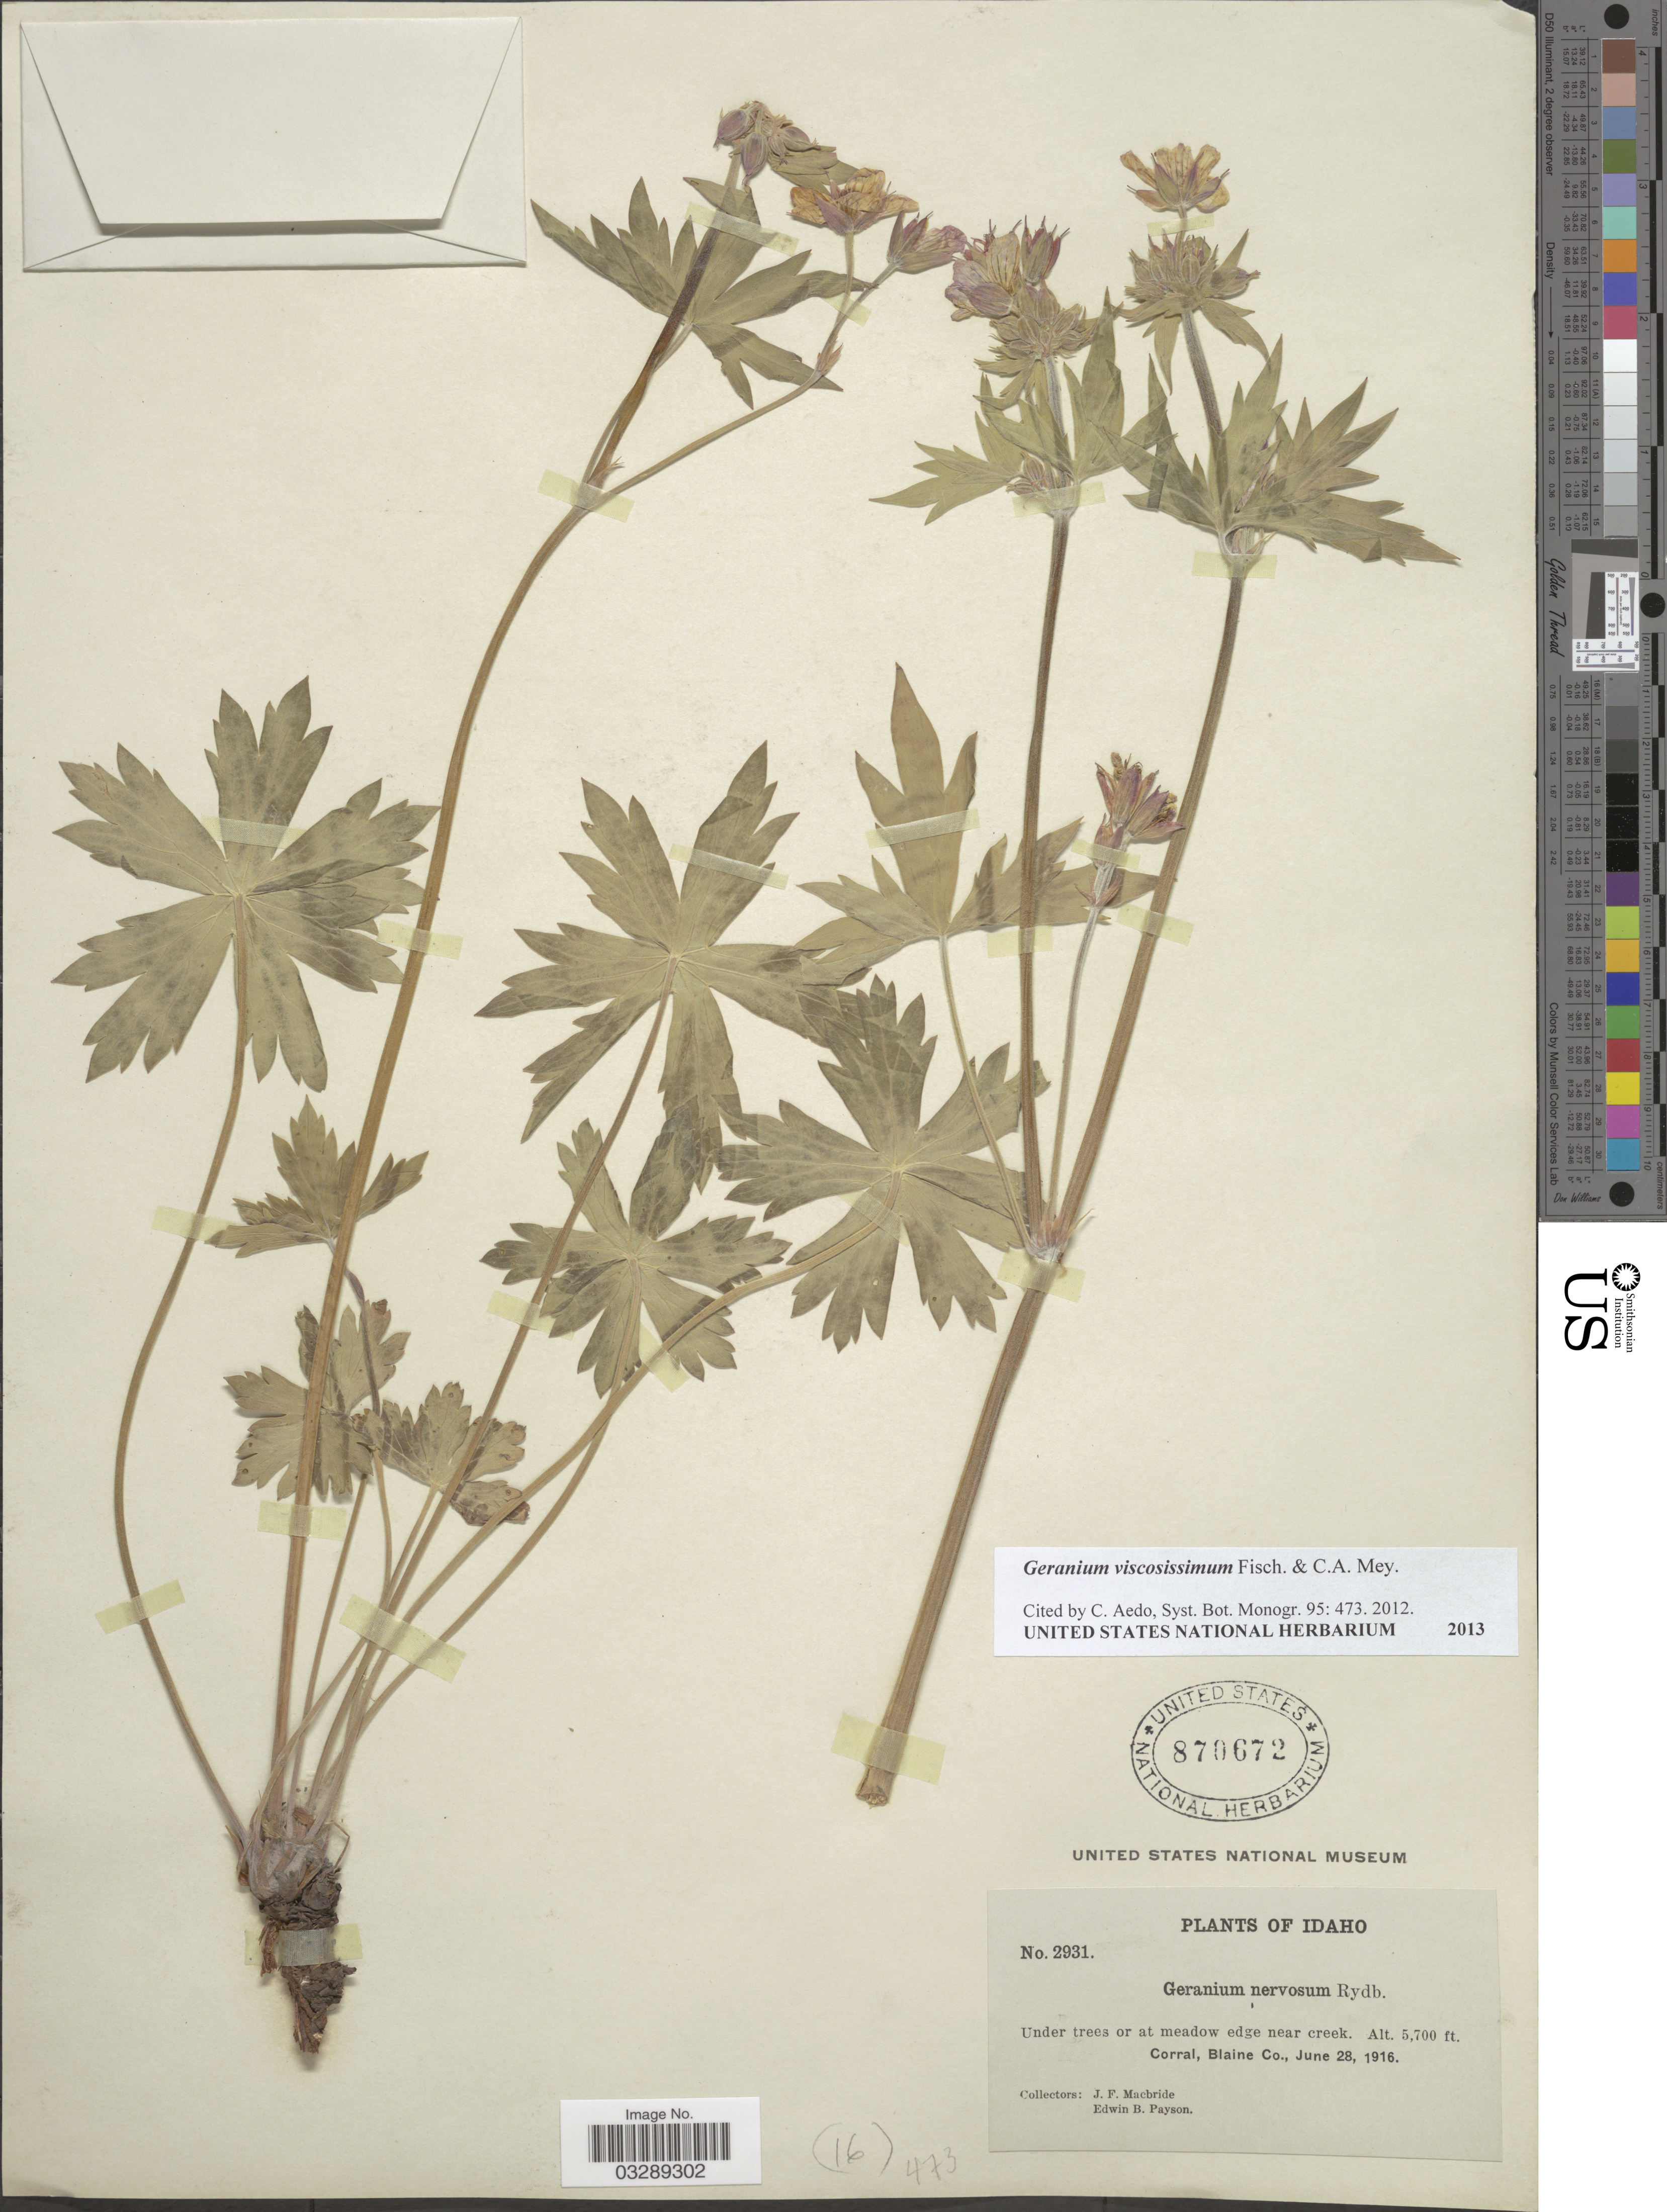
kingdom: Plantae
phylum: Tracheophyta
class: Magnoliopsida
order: Geraniales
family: Geraniaceae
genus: Geranium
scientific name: Geranium viscosissimum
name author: Fisch. & C.A. Mey.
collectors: J. F. Macbride & E. B. Payson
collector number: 2931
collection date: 1916-06-28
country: United States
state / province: Idaho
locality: Corral, Blaine Co.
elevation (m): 1737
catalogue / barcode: US 870672